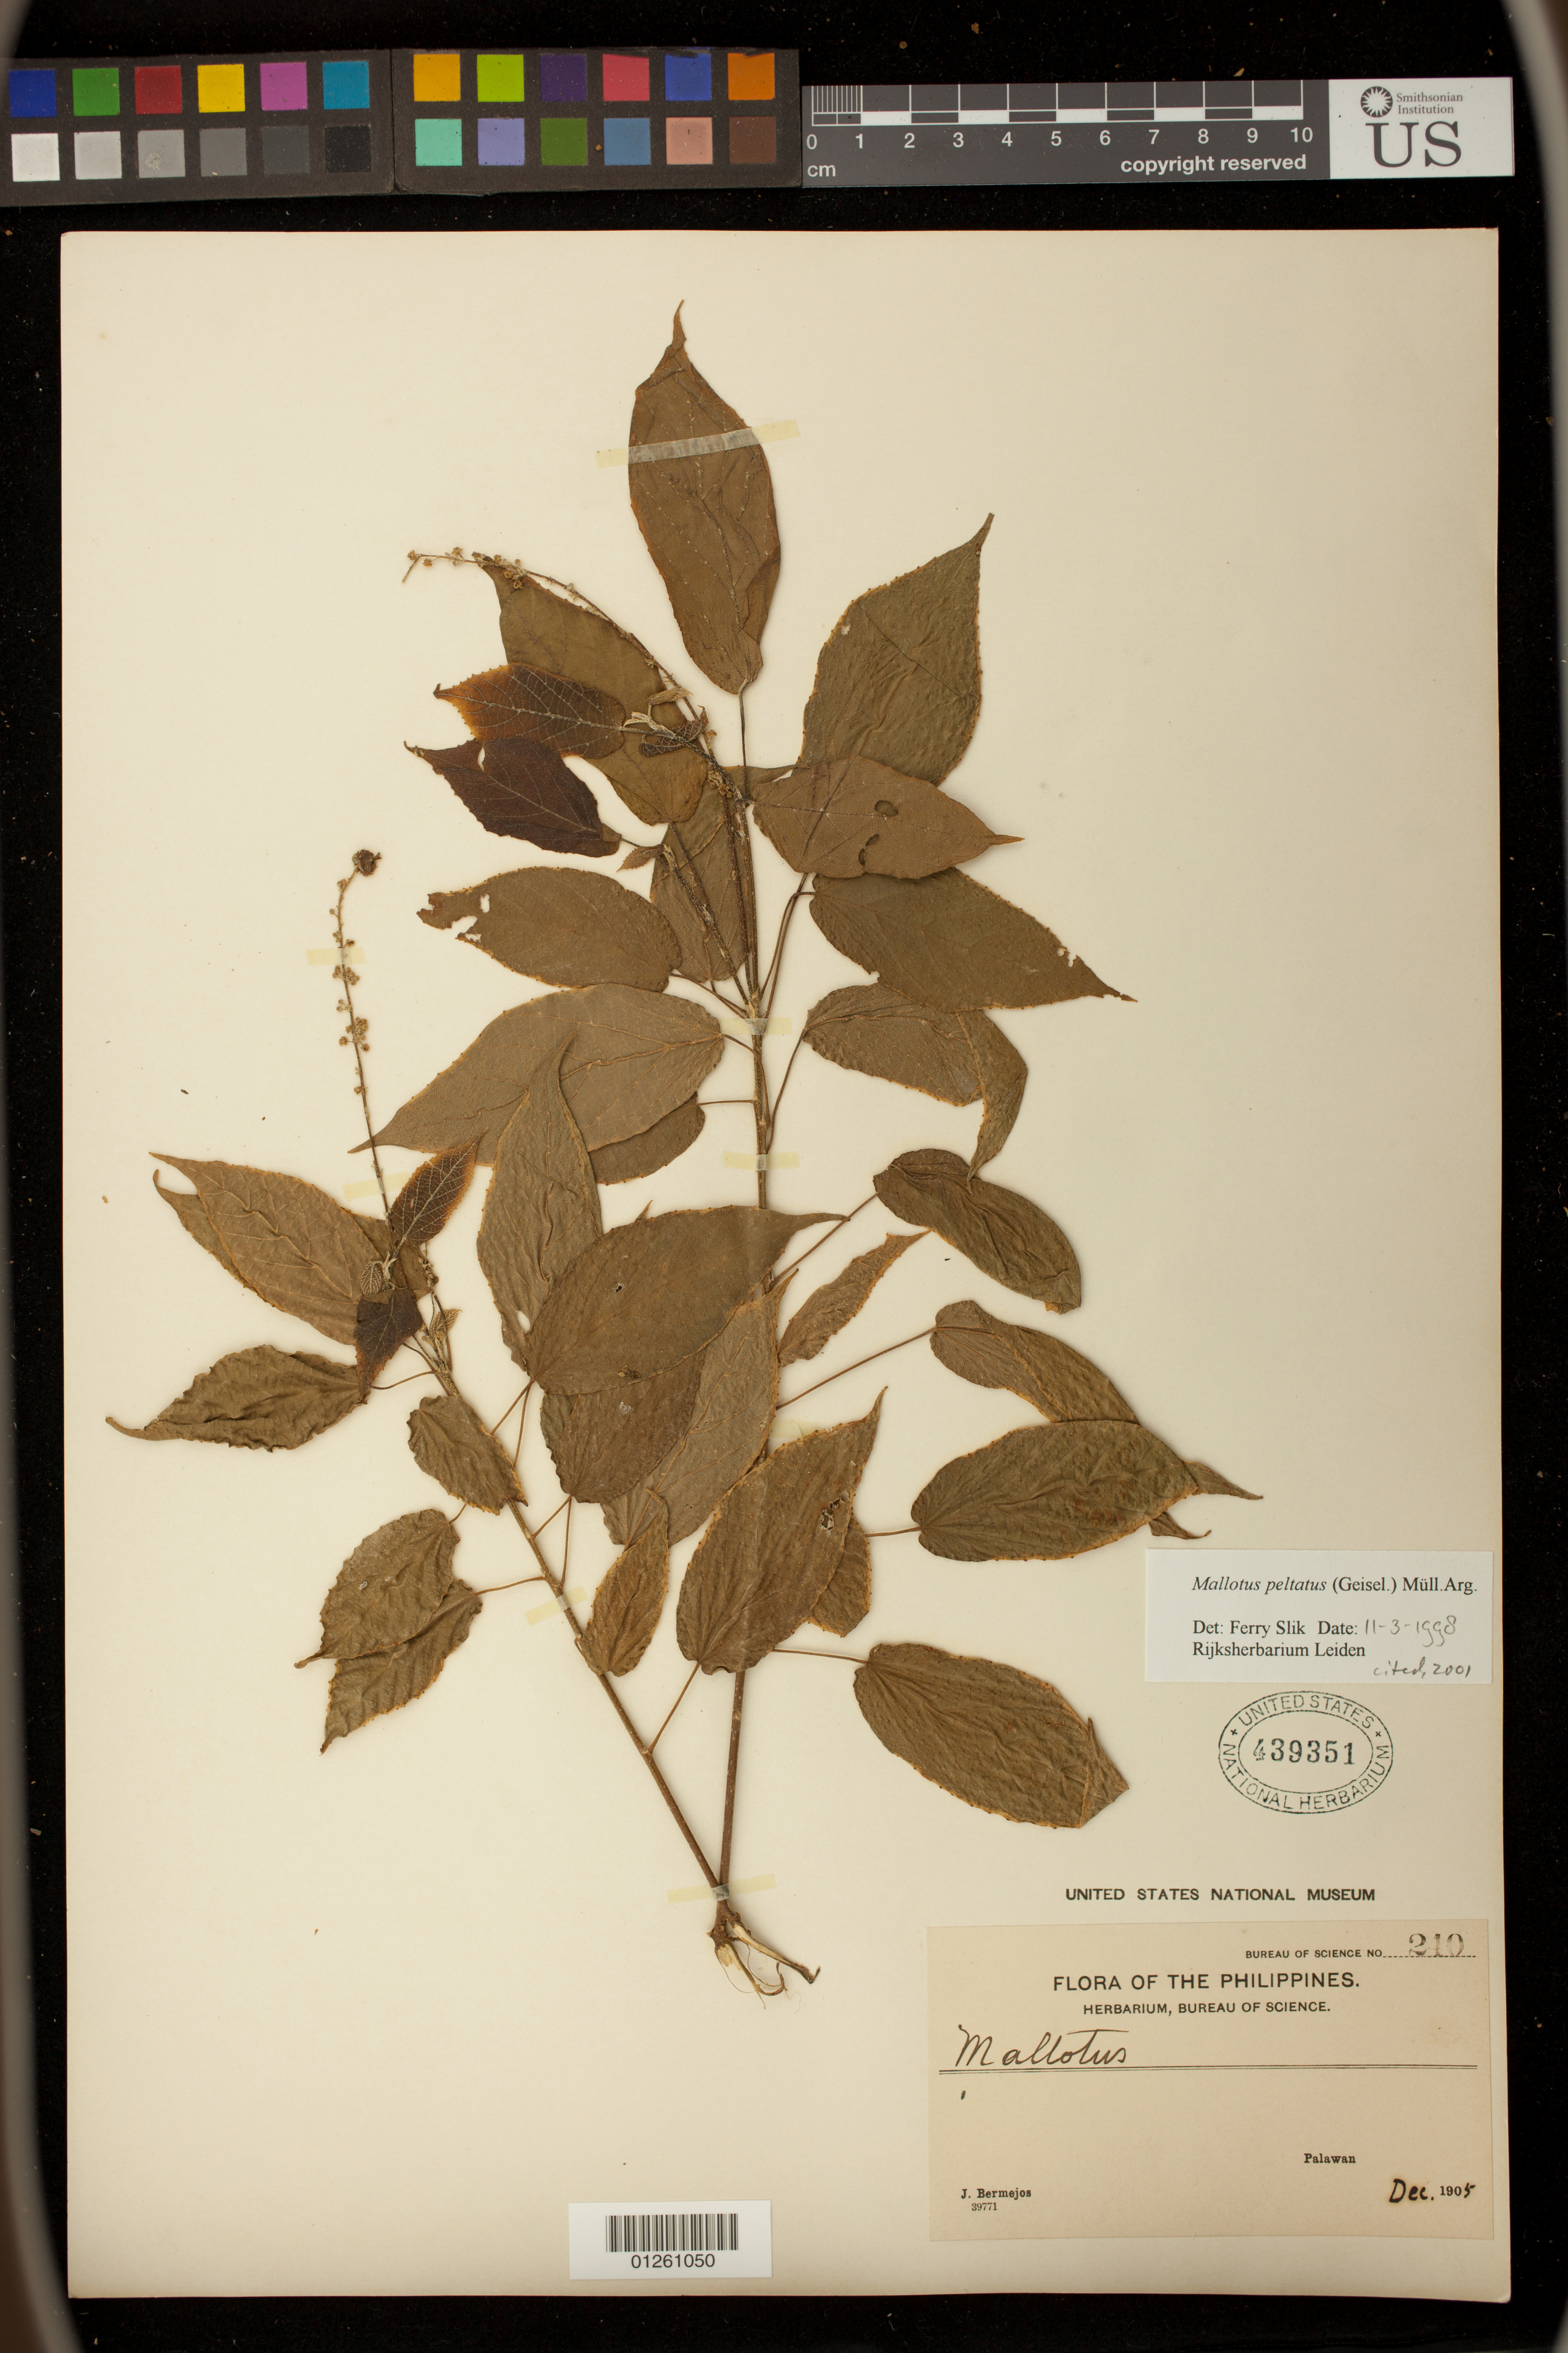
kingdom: Plantae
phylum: Tracheophyta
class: Magnoliopsida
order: Malpighiales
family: Euphorbiaceae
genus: Mallotus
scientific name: Mallotus peltatus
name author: (Geiseler) Müll. Arg.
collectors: J. Bermejos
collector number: Bur. Sci. 240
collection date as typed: Dec 1905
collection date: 1905-12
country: Philippines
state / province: Mimaropa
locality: Palawan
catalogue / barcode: US 439351